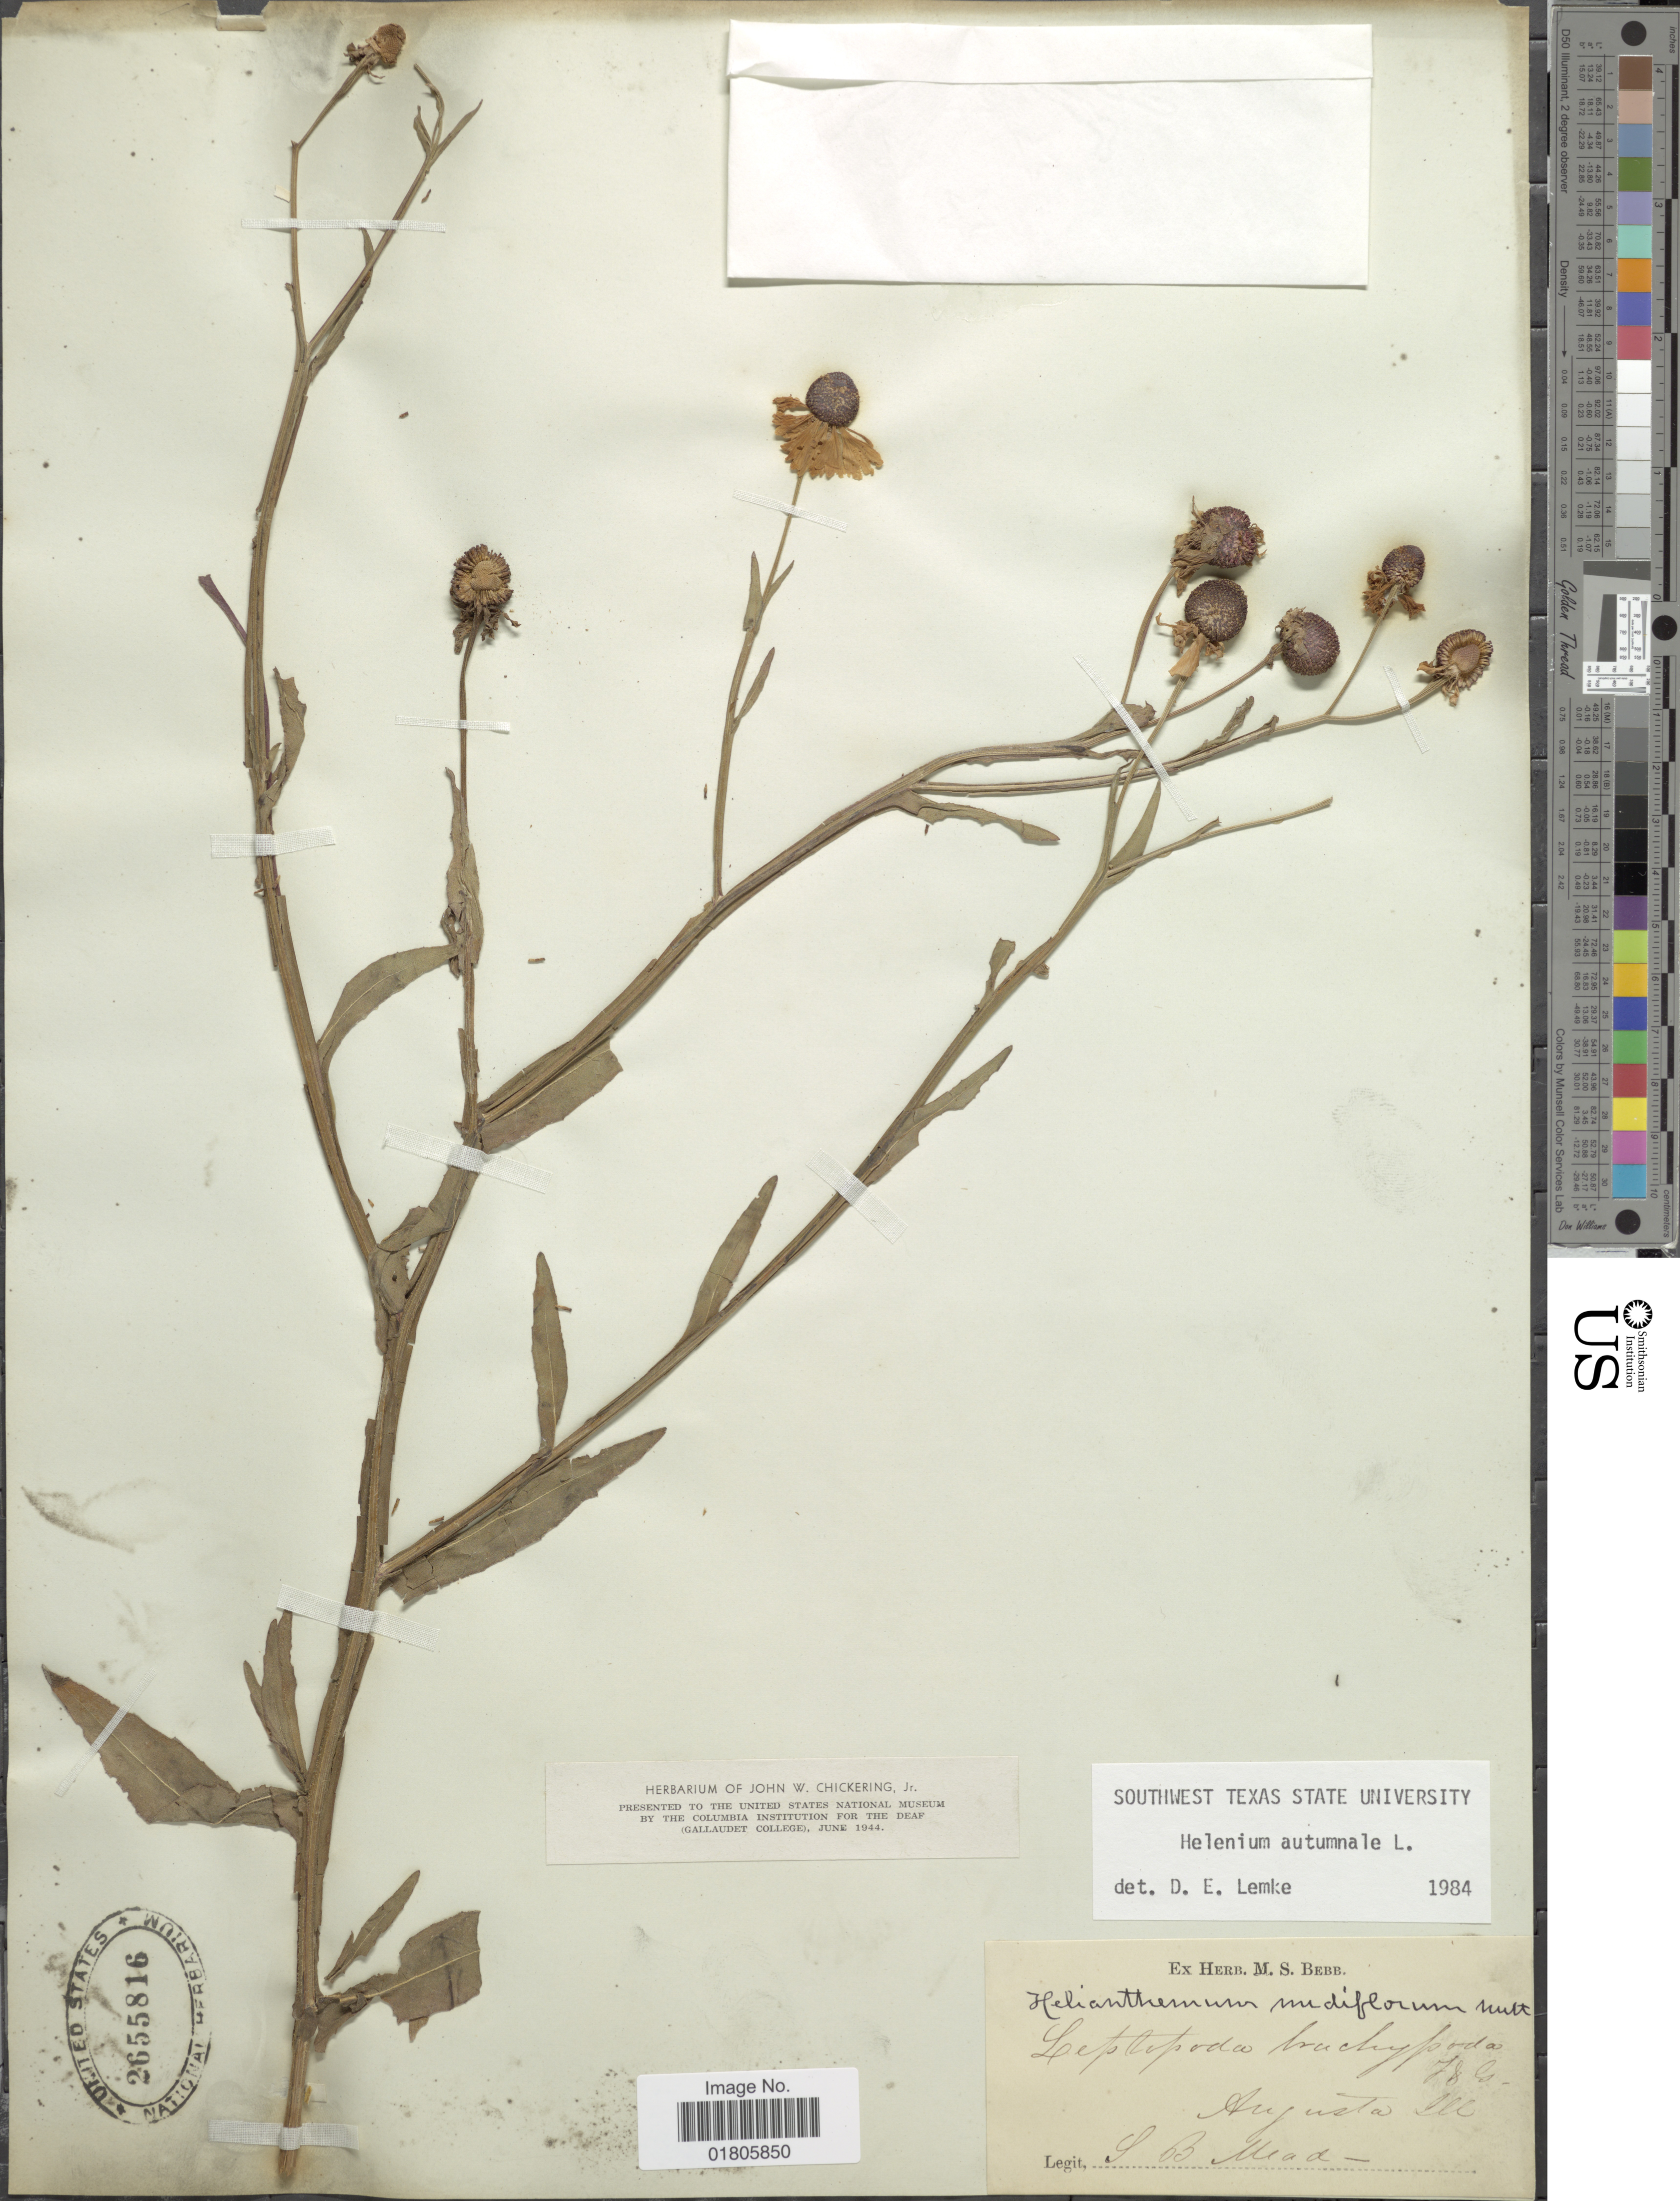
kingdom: Plantae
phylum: Tracheophyta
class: Magnoliopsida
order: Asterales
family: Asteraceae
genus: Helenium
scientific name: Helenium autumnale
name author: L.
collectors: S. Mead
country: United States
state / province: Illinois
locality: Augusta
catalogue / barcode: US 2655816